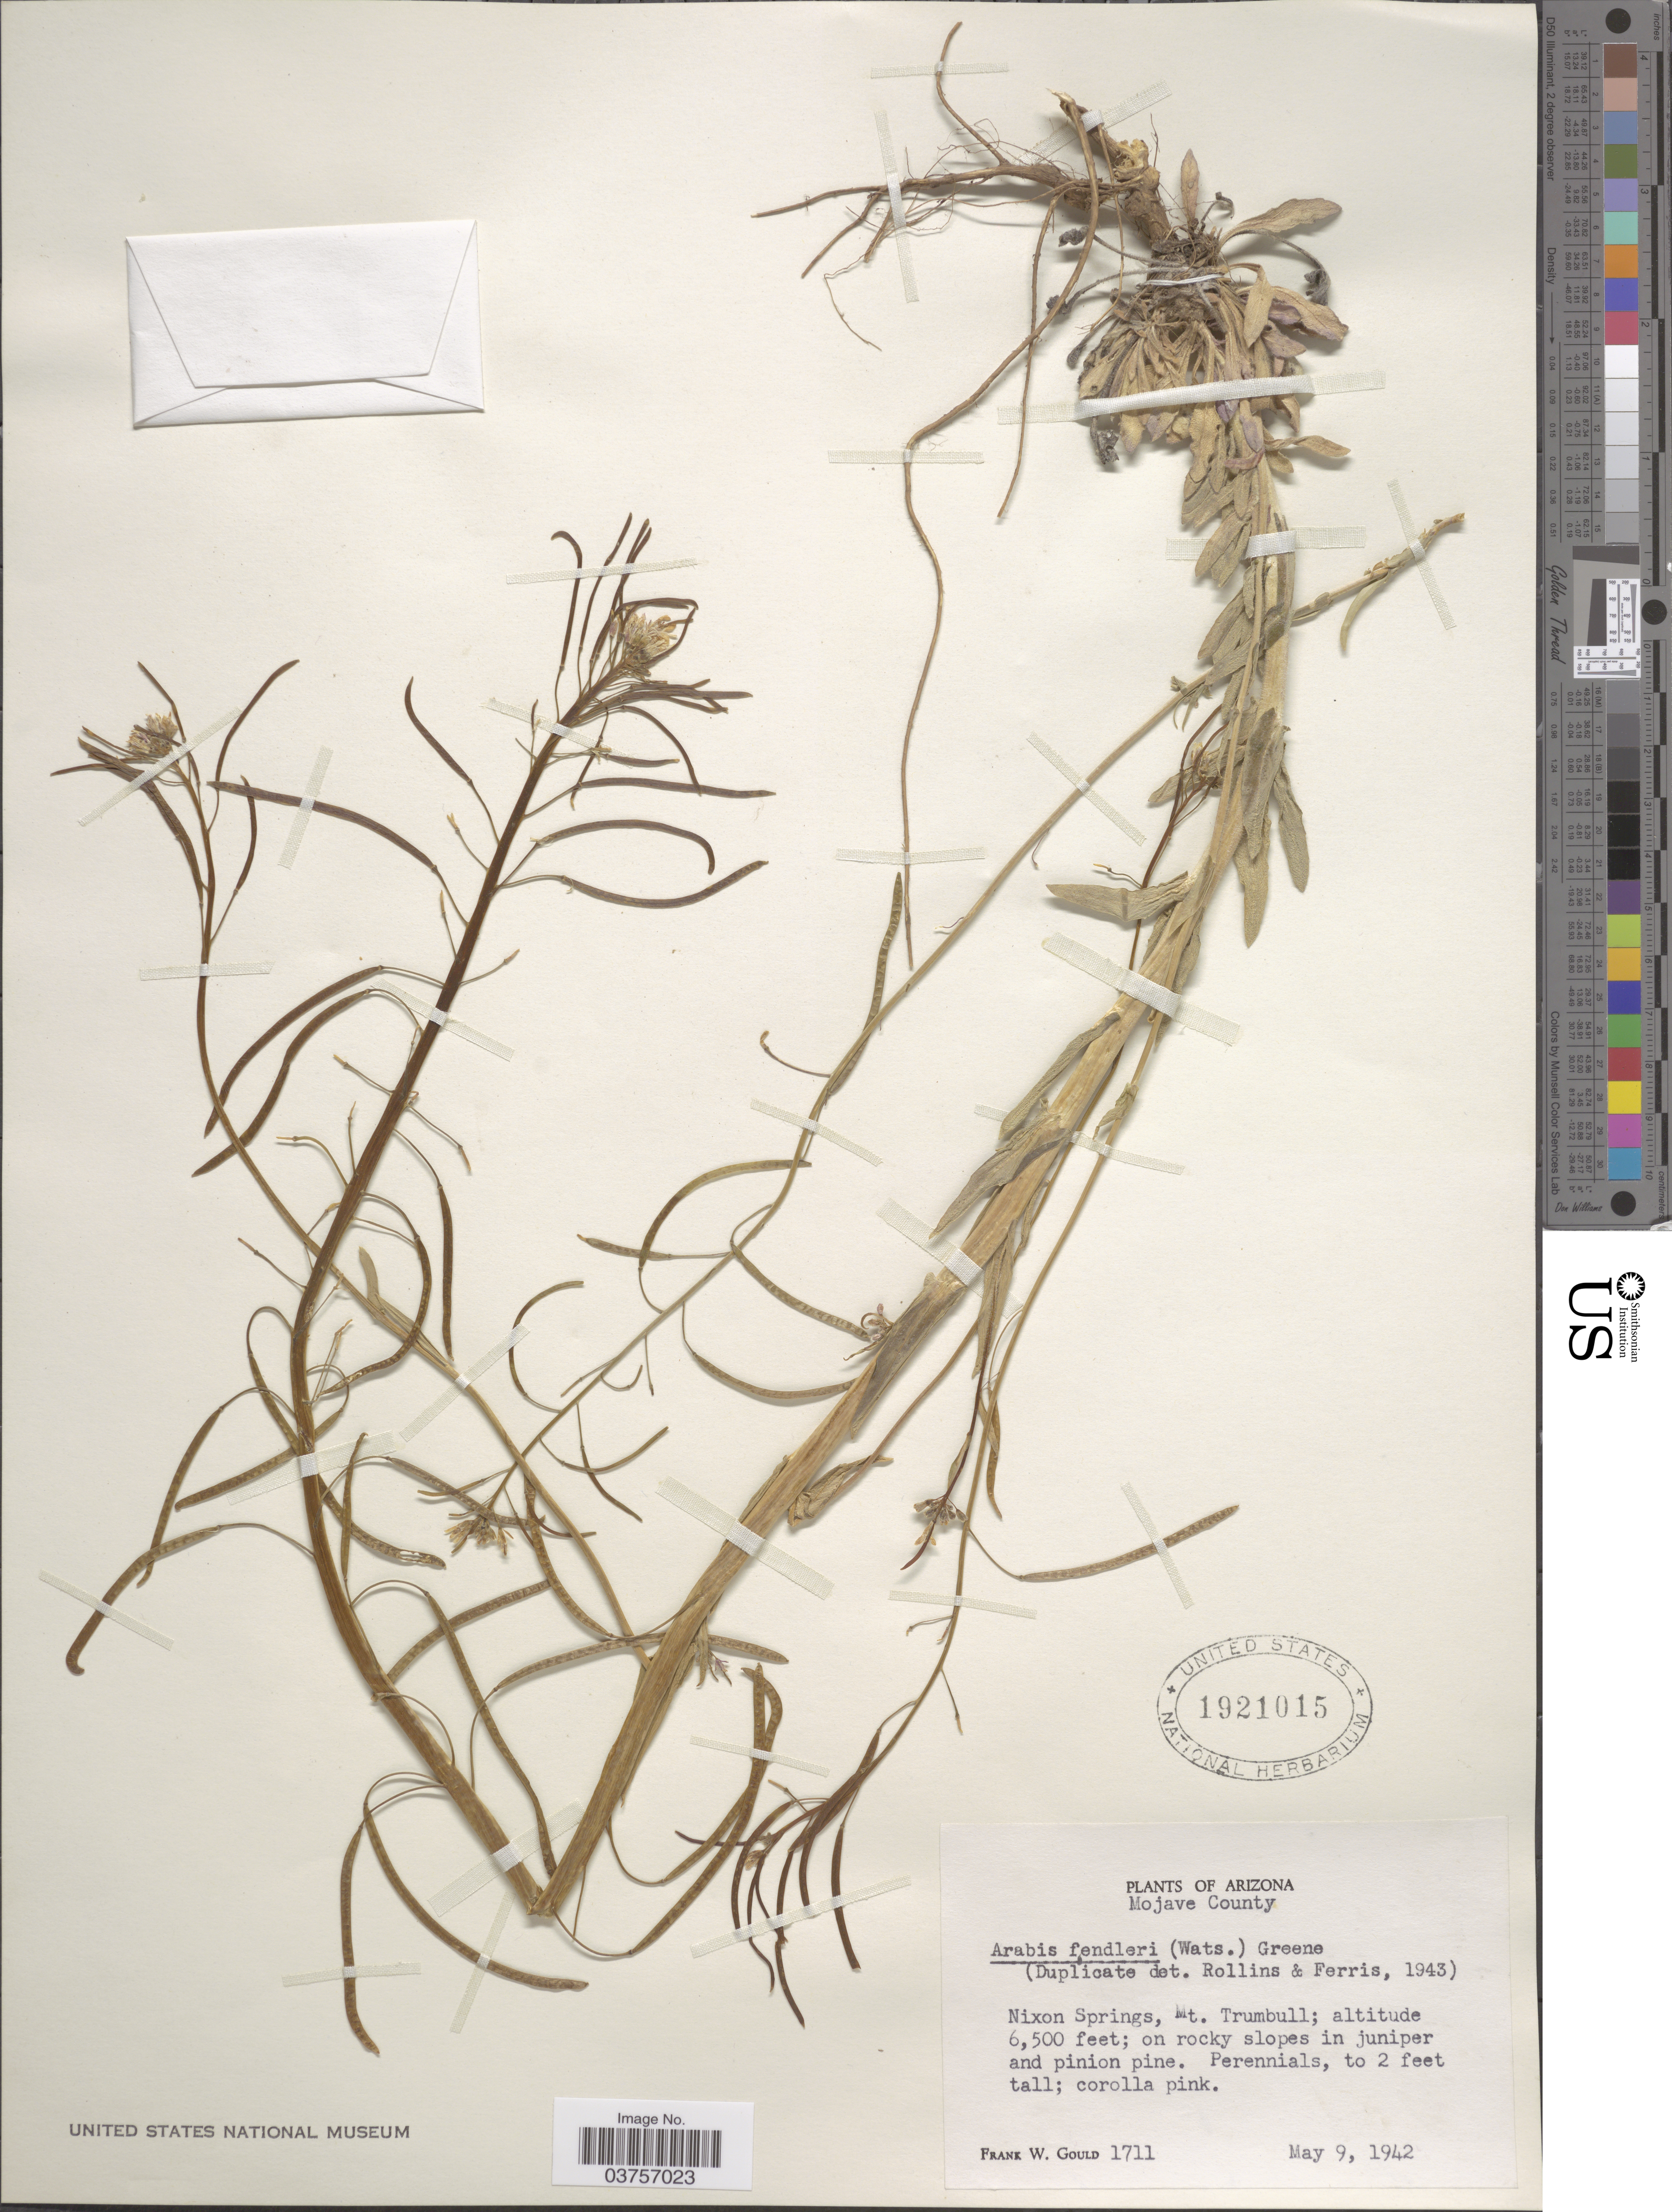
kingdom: Plantae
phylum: Tracheophyta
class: Magnoliopsida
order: Brassicales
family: Brassicaceae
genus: Arabis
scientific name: Arabis fendleri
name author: (S. Watson) Greene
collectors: F. W. Gould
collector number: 1711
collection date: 1942-05-09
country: United States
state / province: Arizona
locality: Mojave County. Nixon Springs, Mt. Trumbull.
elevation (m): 1981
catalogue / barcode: US 1921015